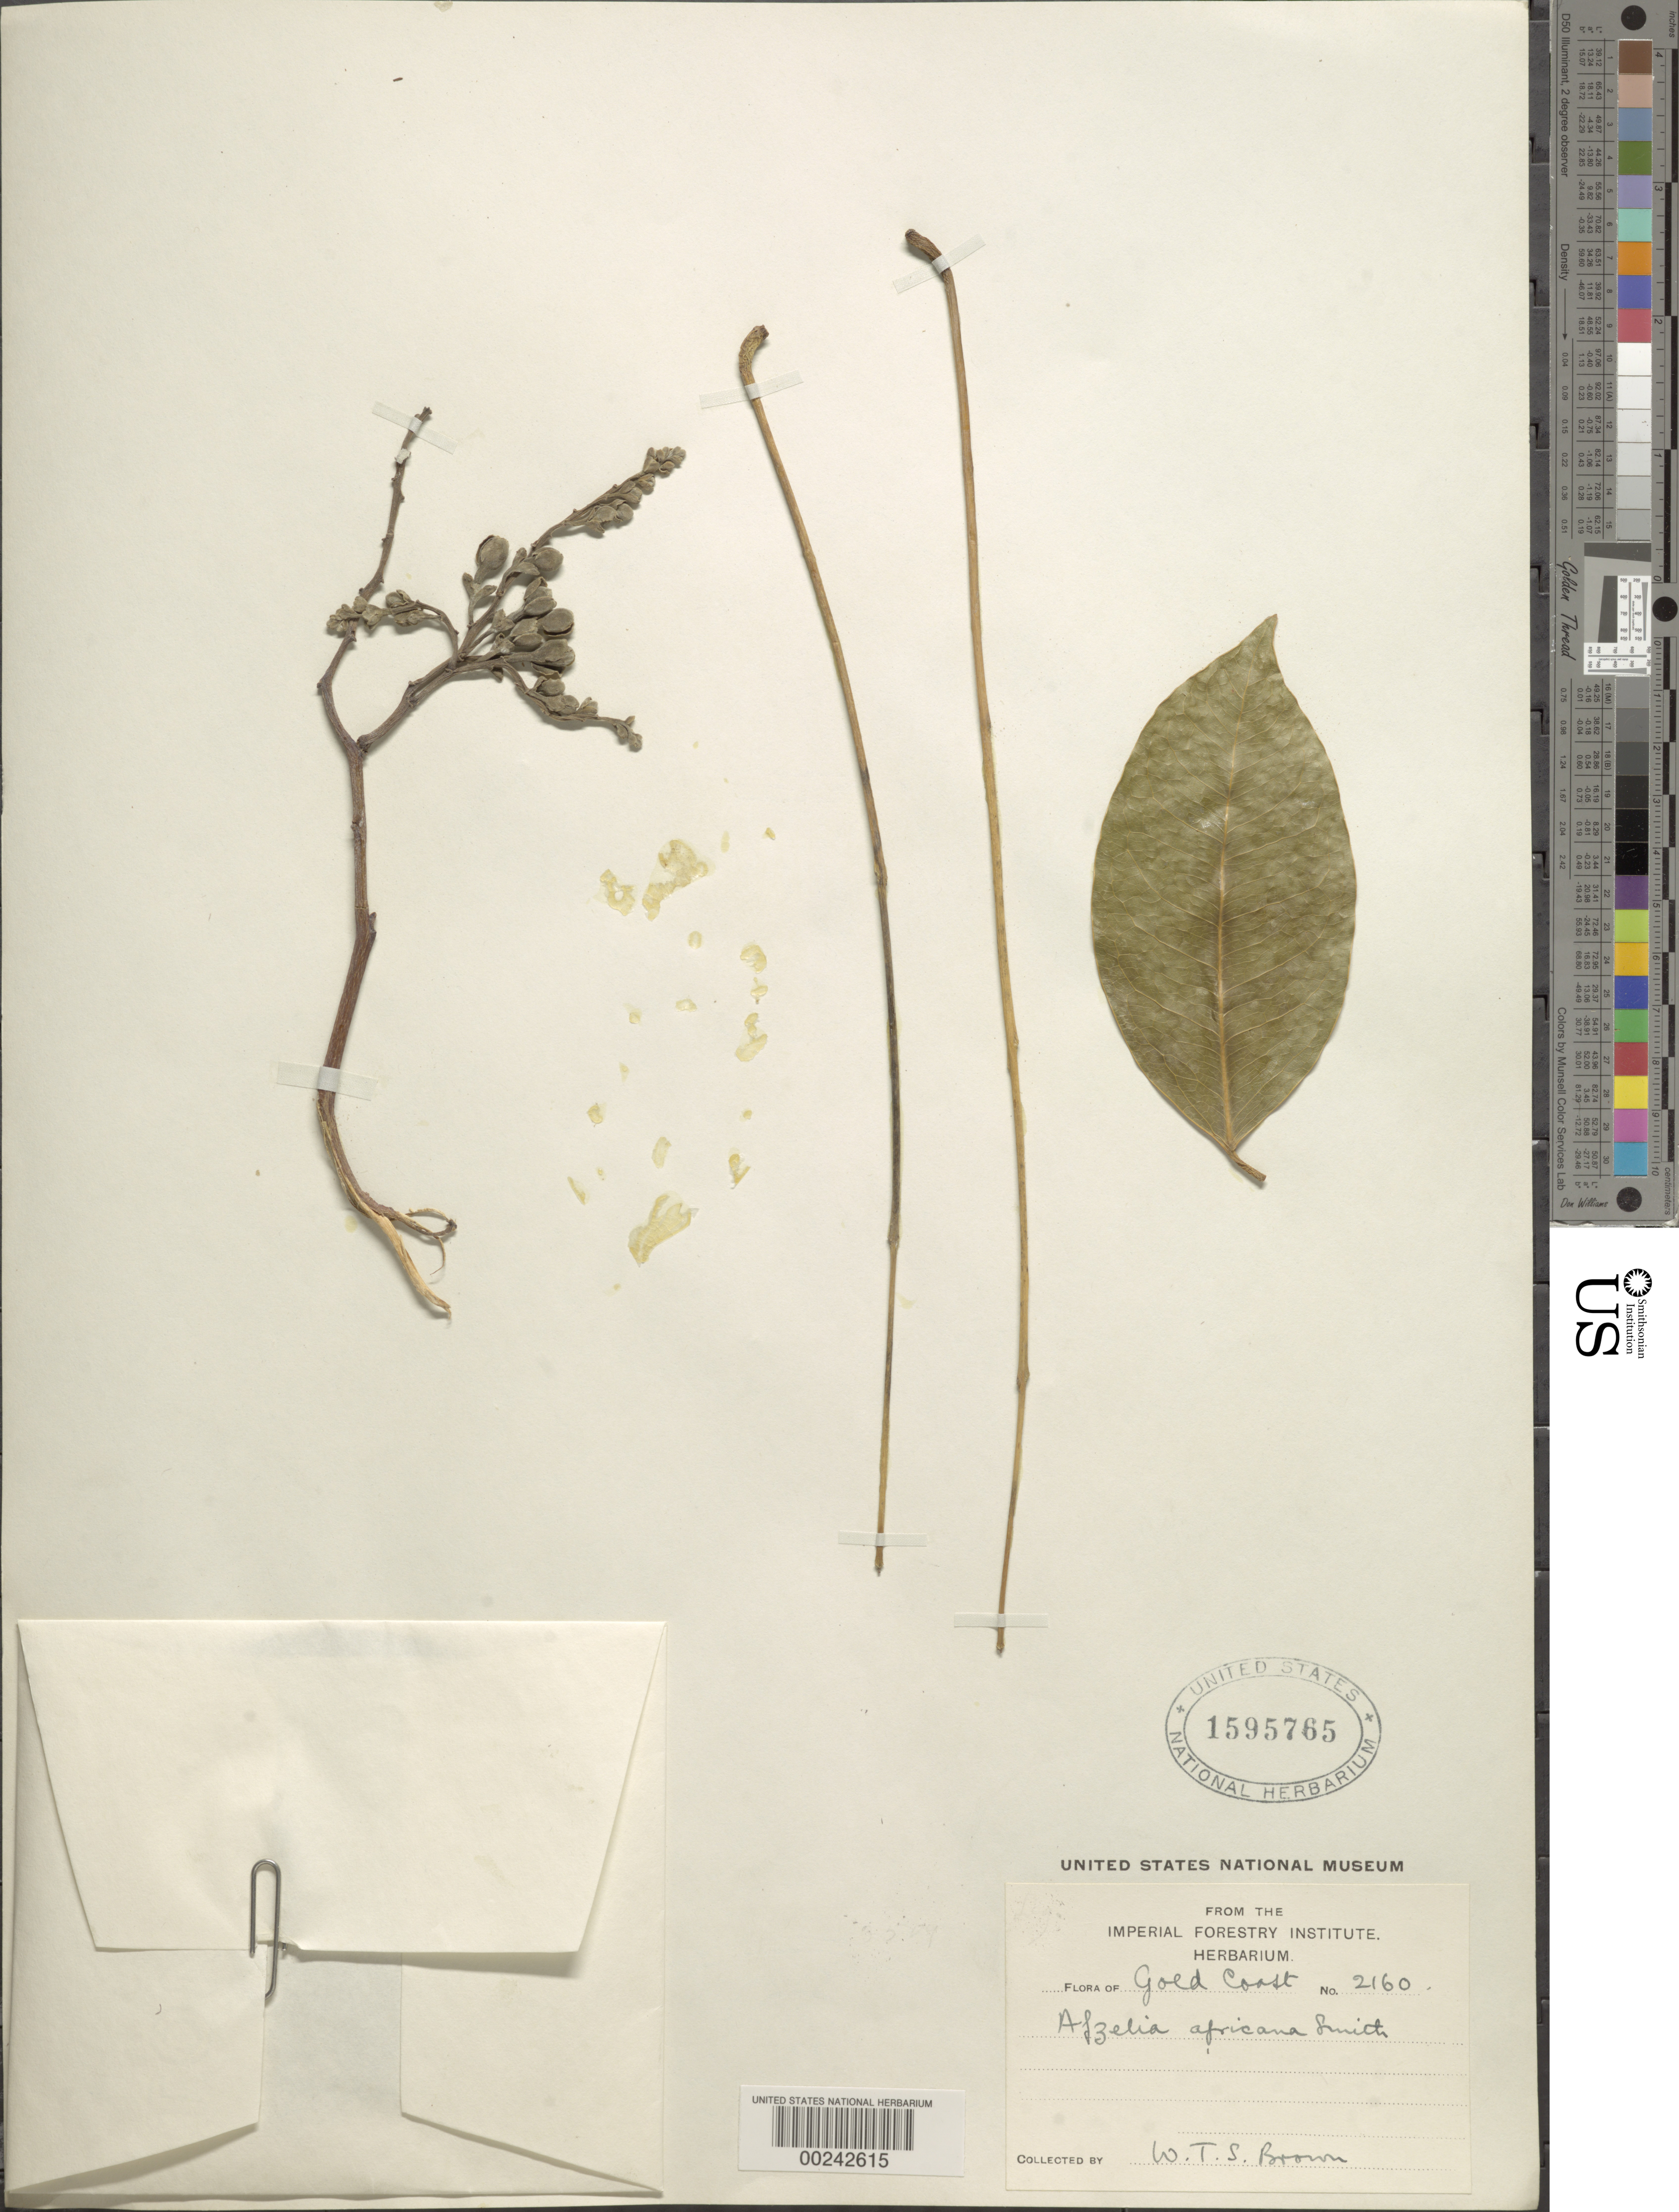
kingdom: Plantae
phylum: Tracheophyta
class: Magnoliopsida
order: Fabales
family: Fabaceae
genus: Afzelia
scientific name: Afzelia africana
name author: Sm. ex Pers.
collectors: W. T. S. Brown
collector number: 2160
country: Ghana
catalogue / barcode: US 1595765